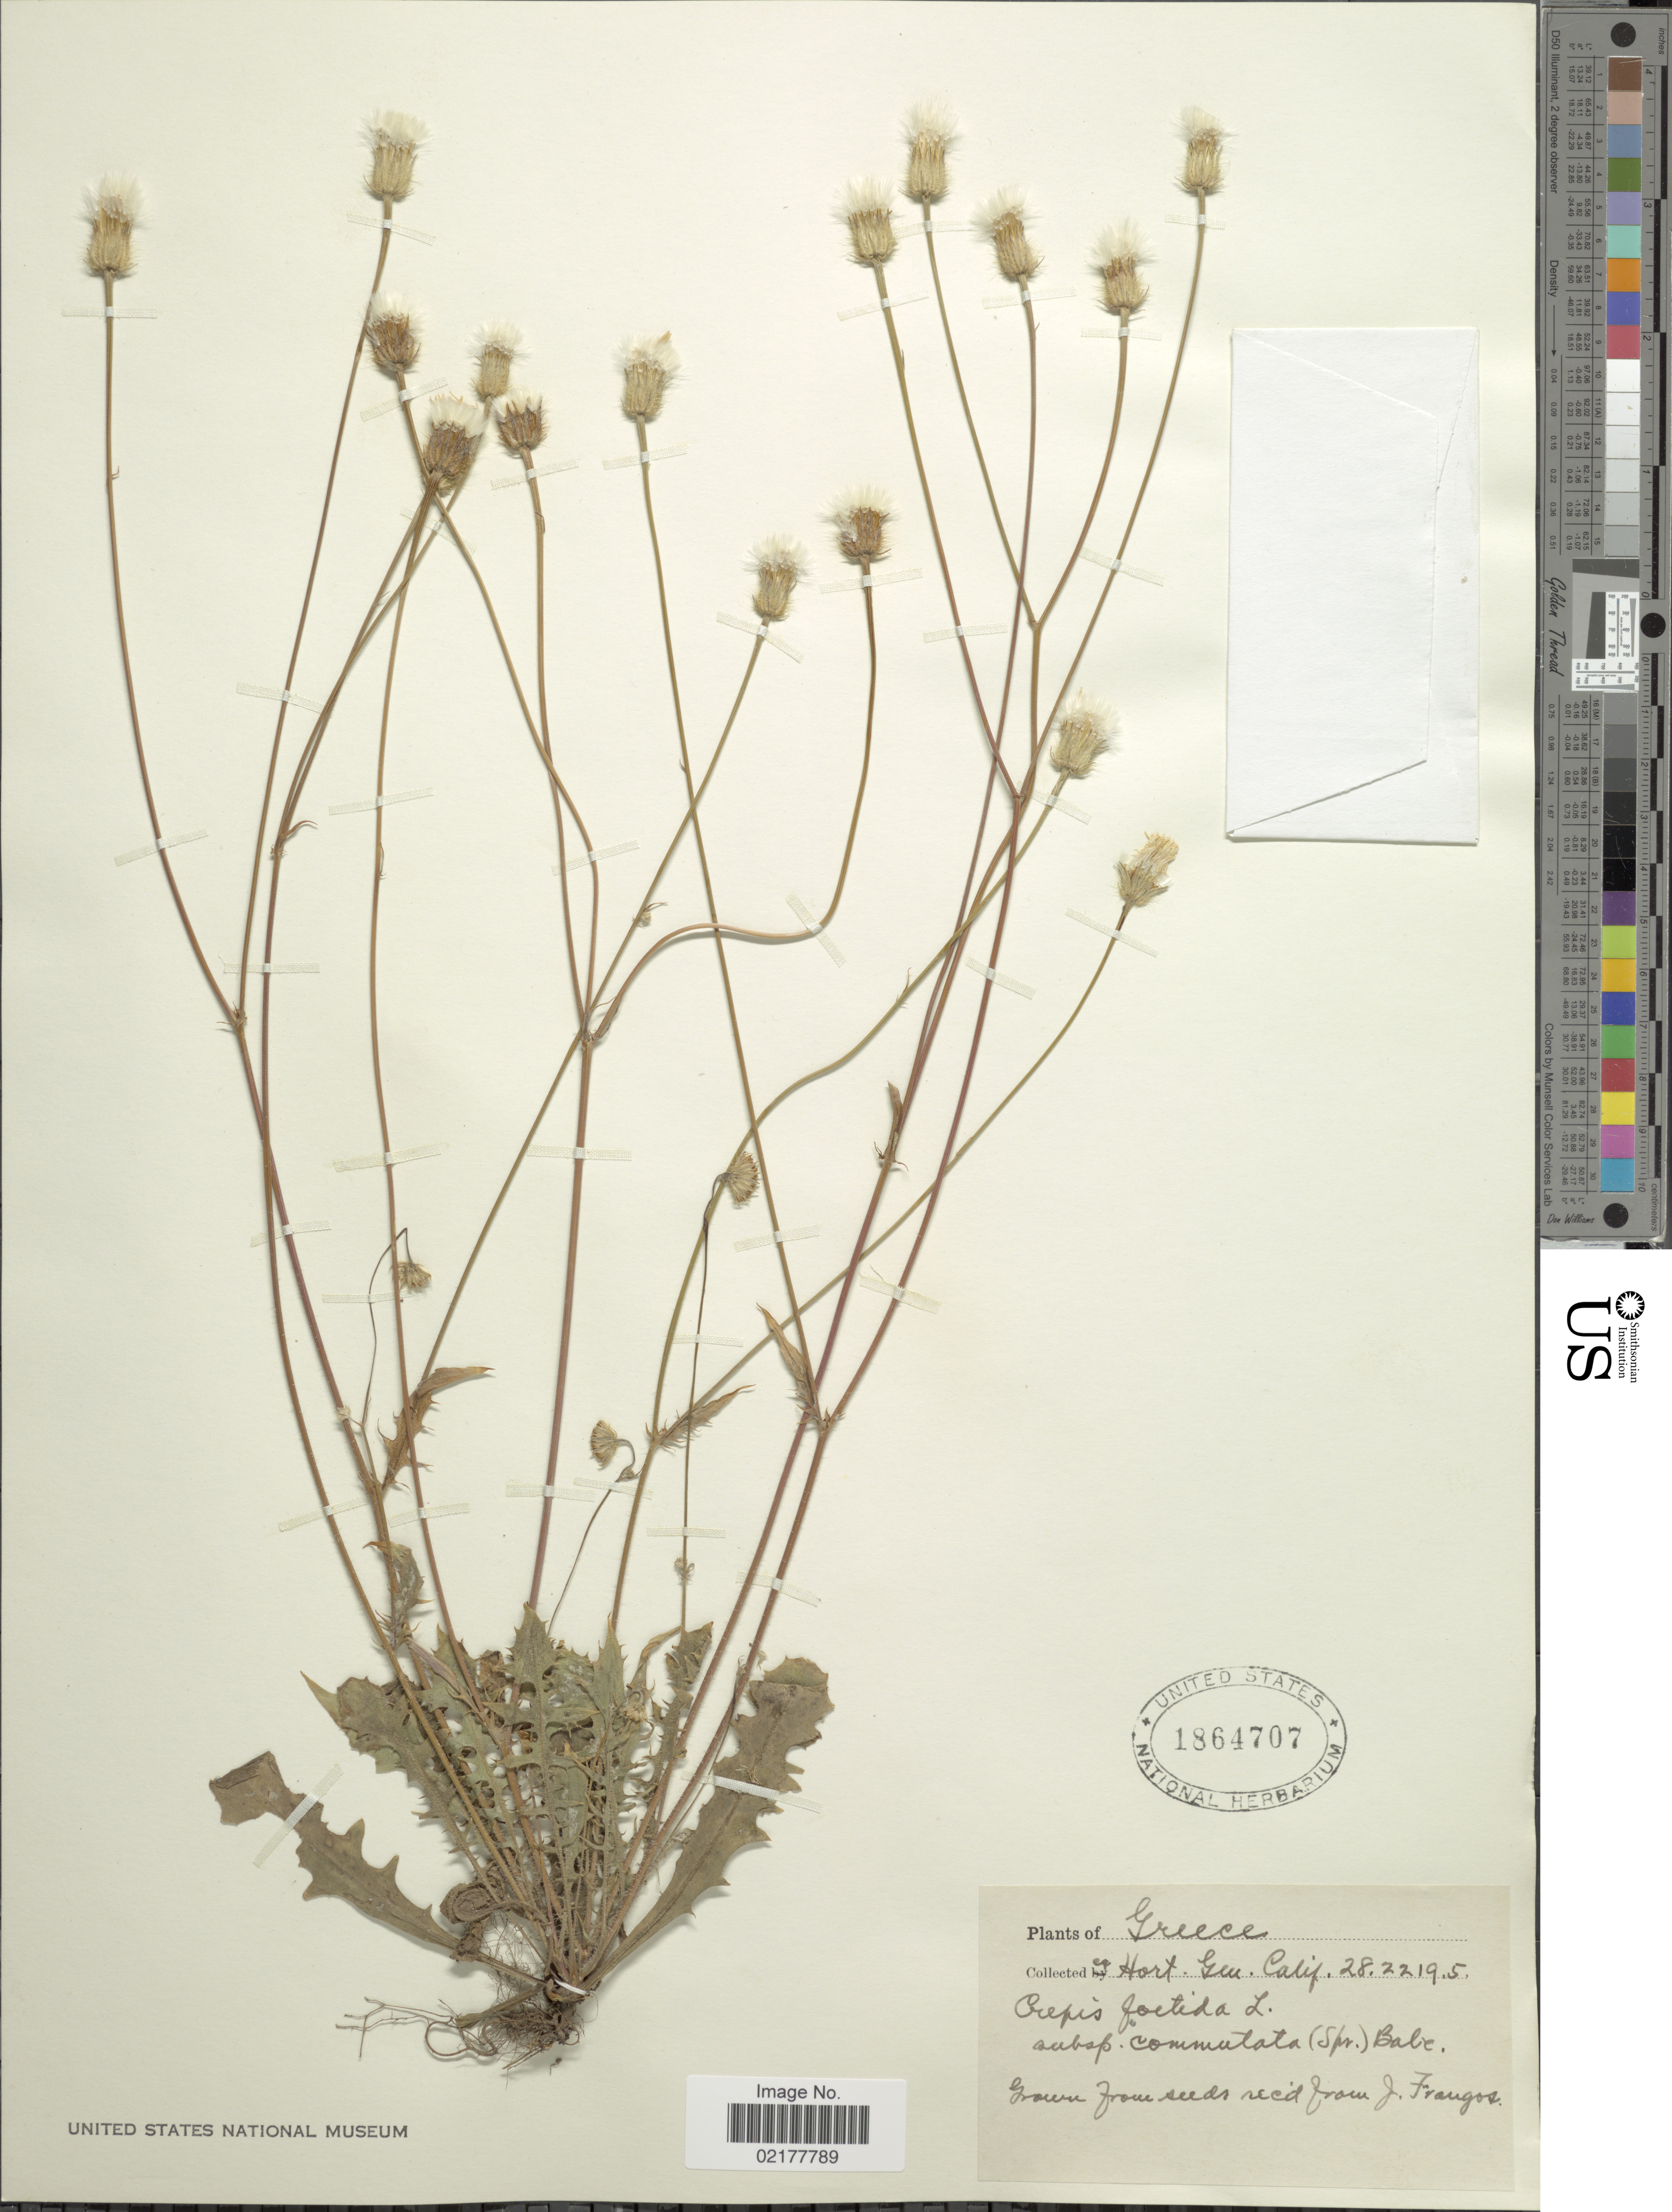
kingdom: Plantae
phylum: Tracheophyta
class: Magnoliopsida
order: Asterales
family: Asteraceae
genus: Crepis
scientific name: Crepis foetida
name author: L.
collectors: Hort. Gen. Calif.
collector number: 2822195?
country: Greece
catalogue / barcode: US 1864707